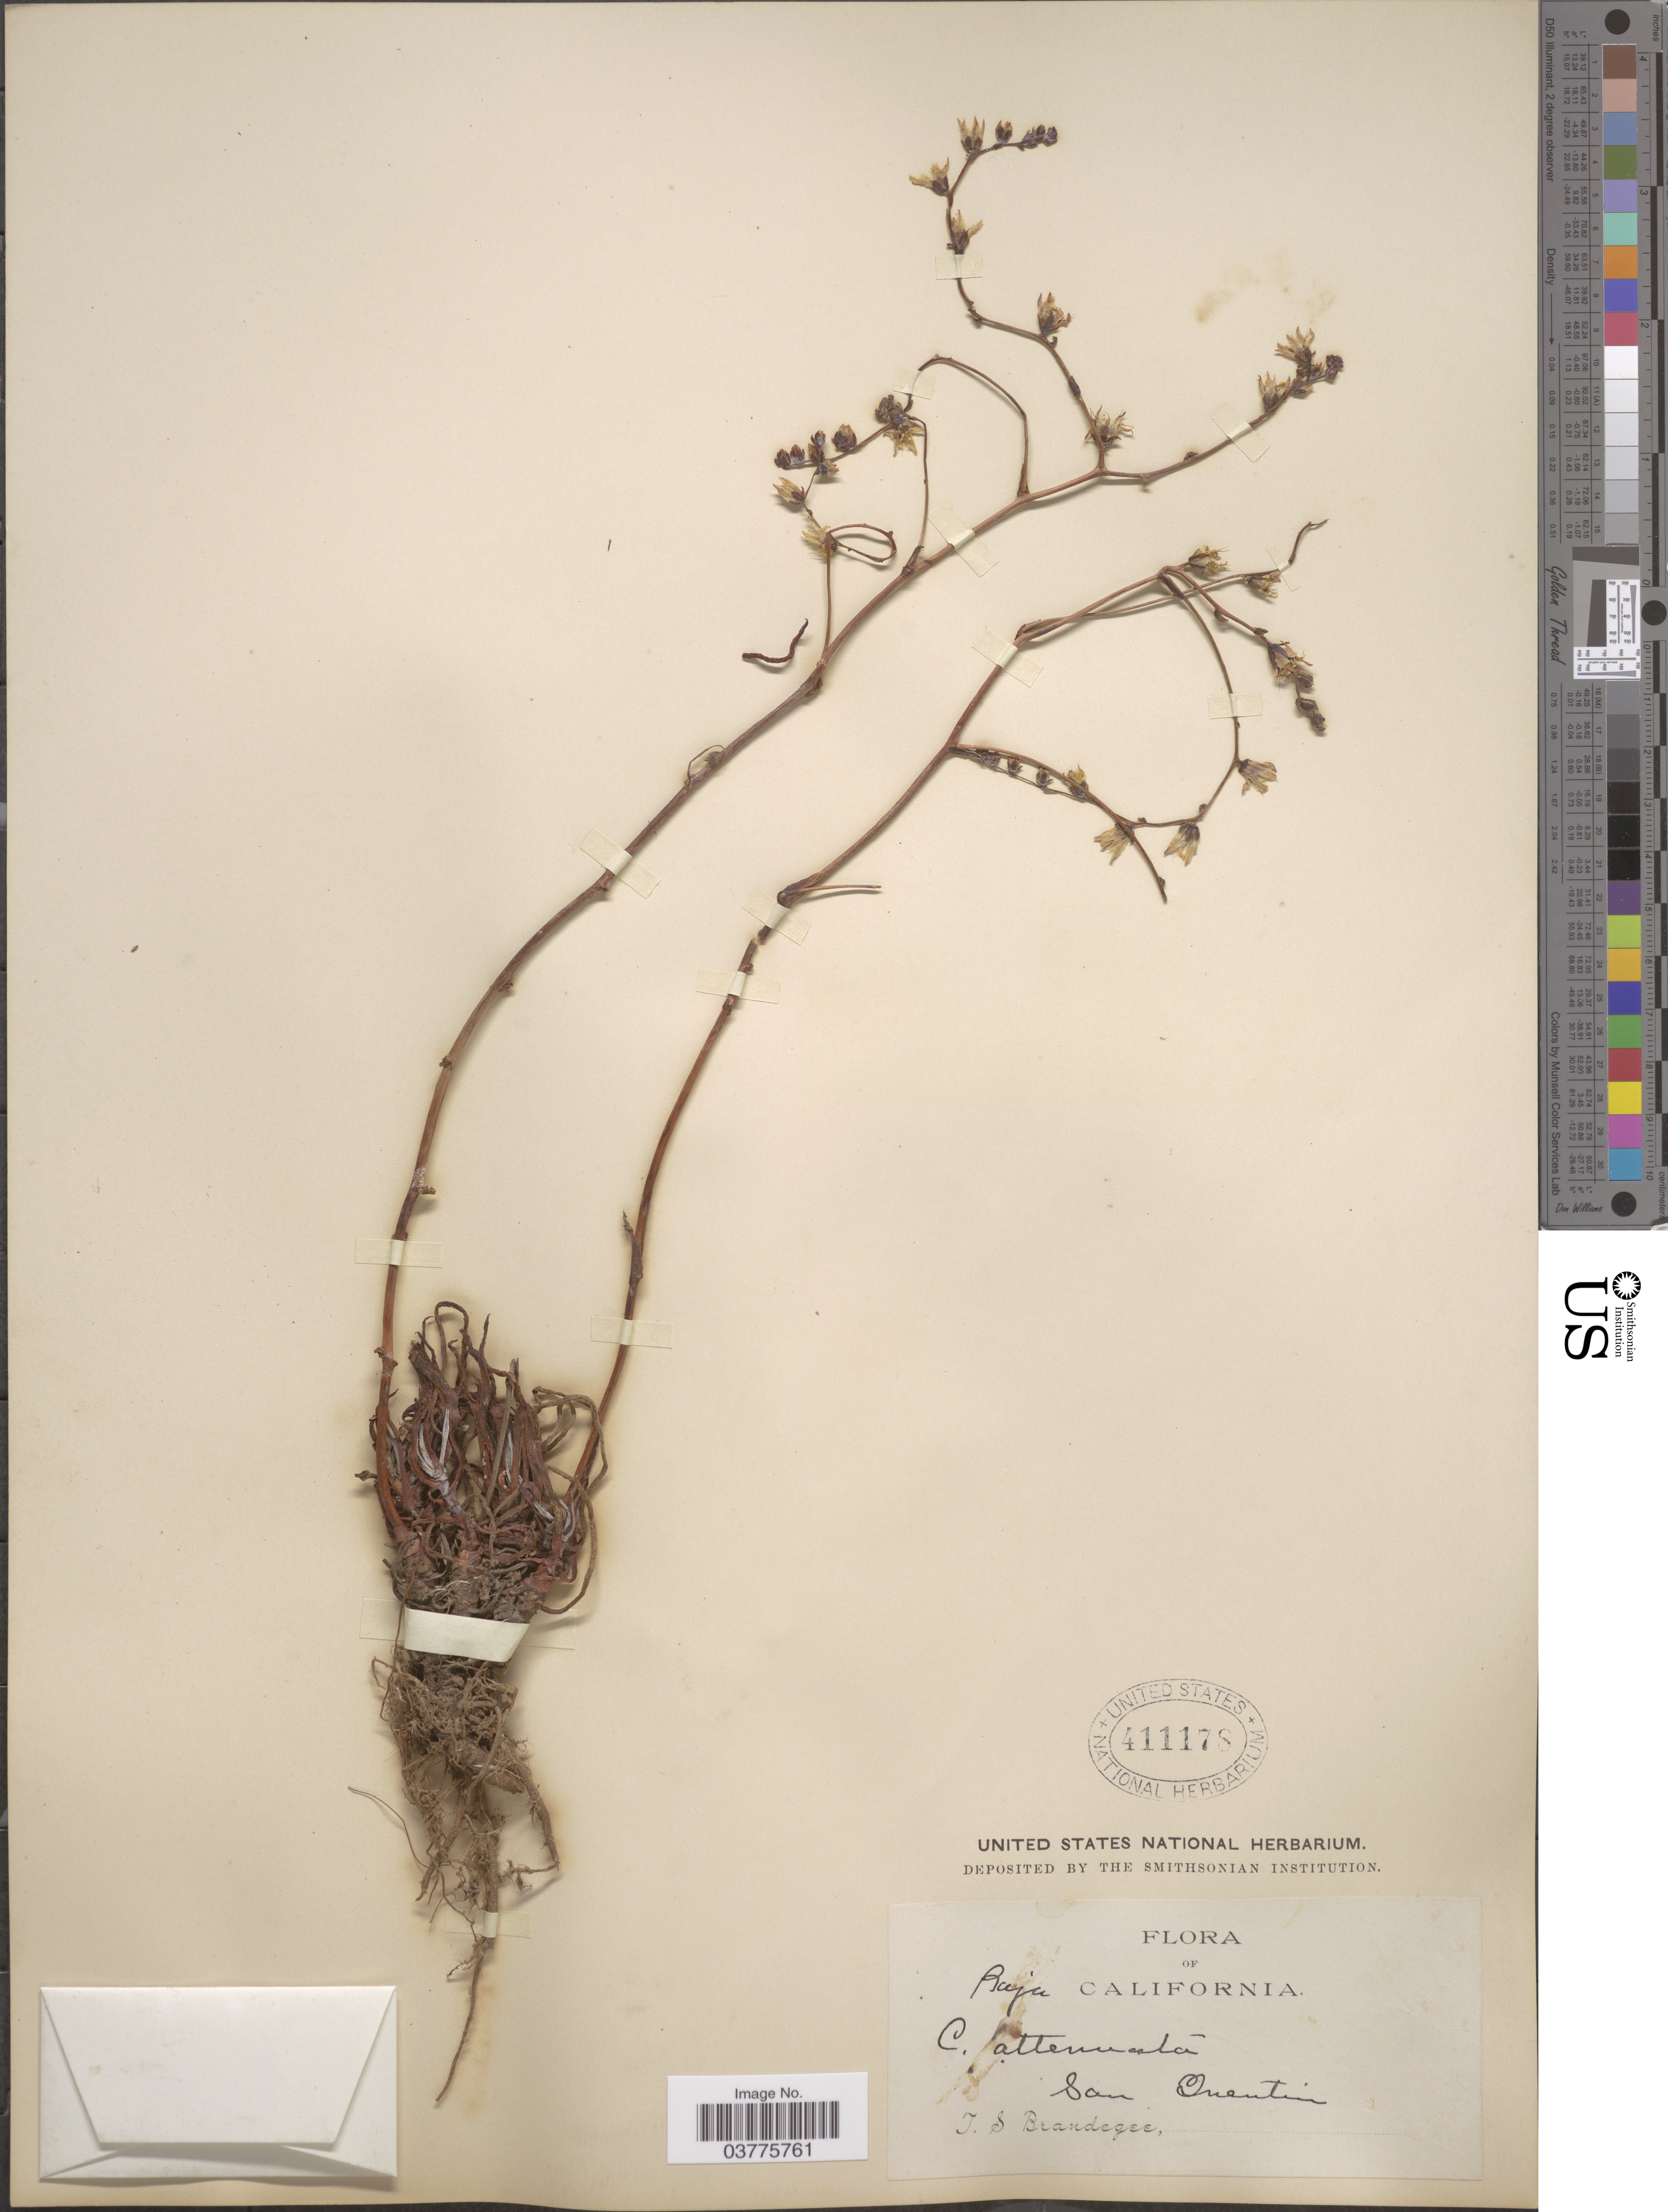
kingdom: Plantae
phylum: Tracheophyta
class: Magnoliopsida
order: Saxifragales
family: Crassulaceae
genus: Dudleya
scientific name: Dudleya attenuata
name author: (S. Watson) Moran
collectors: T. S. Brandegee (herbarium)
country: Mexico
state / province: Baja California Norte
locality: San Quentin.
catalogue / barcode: US 411178